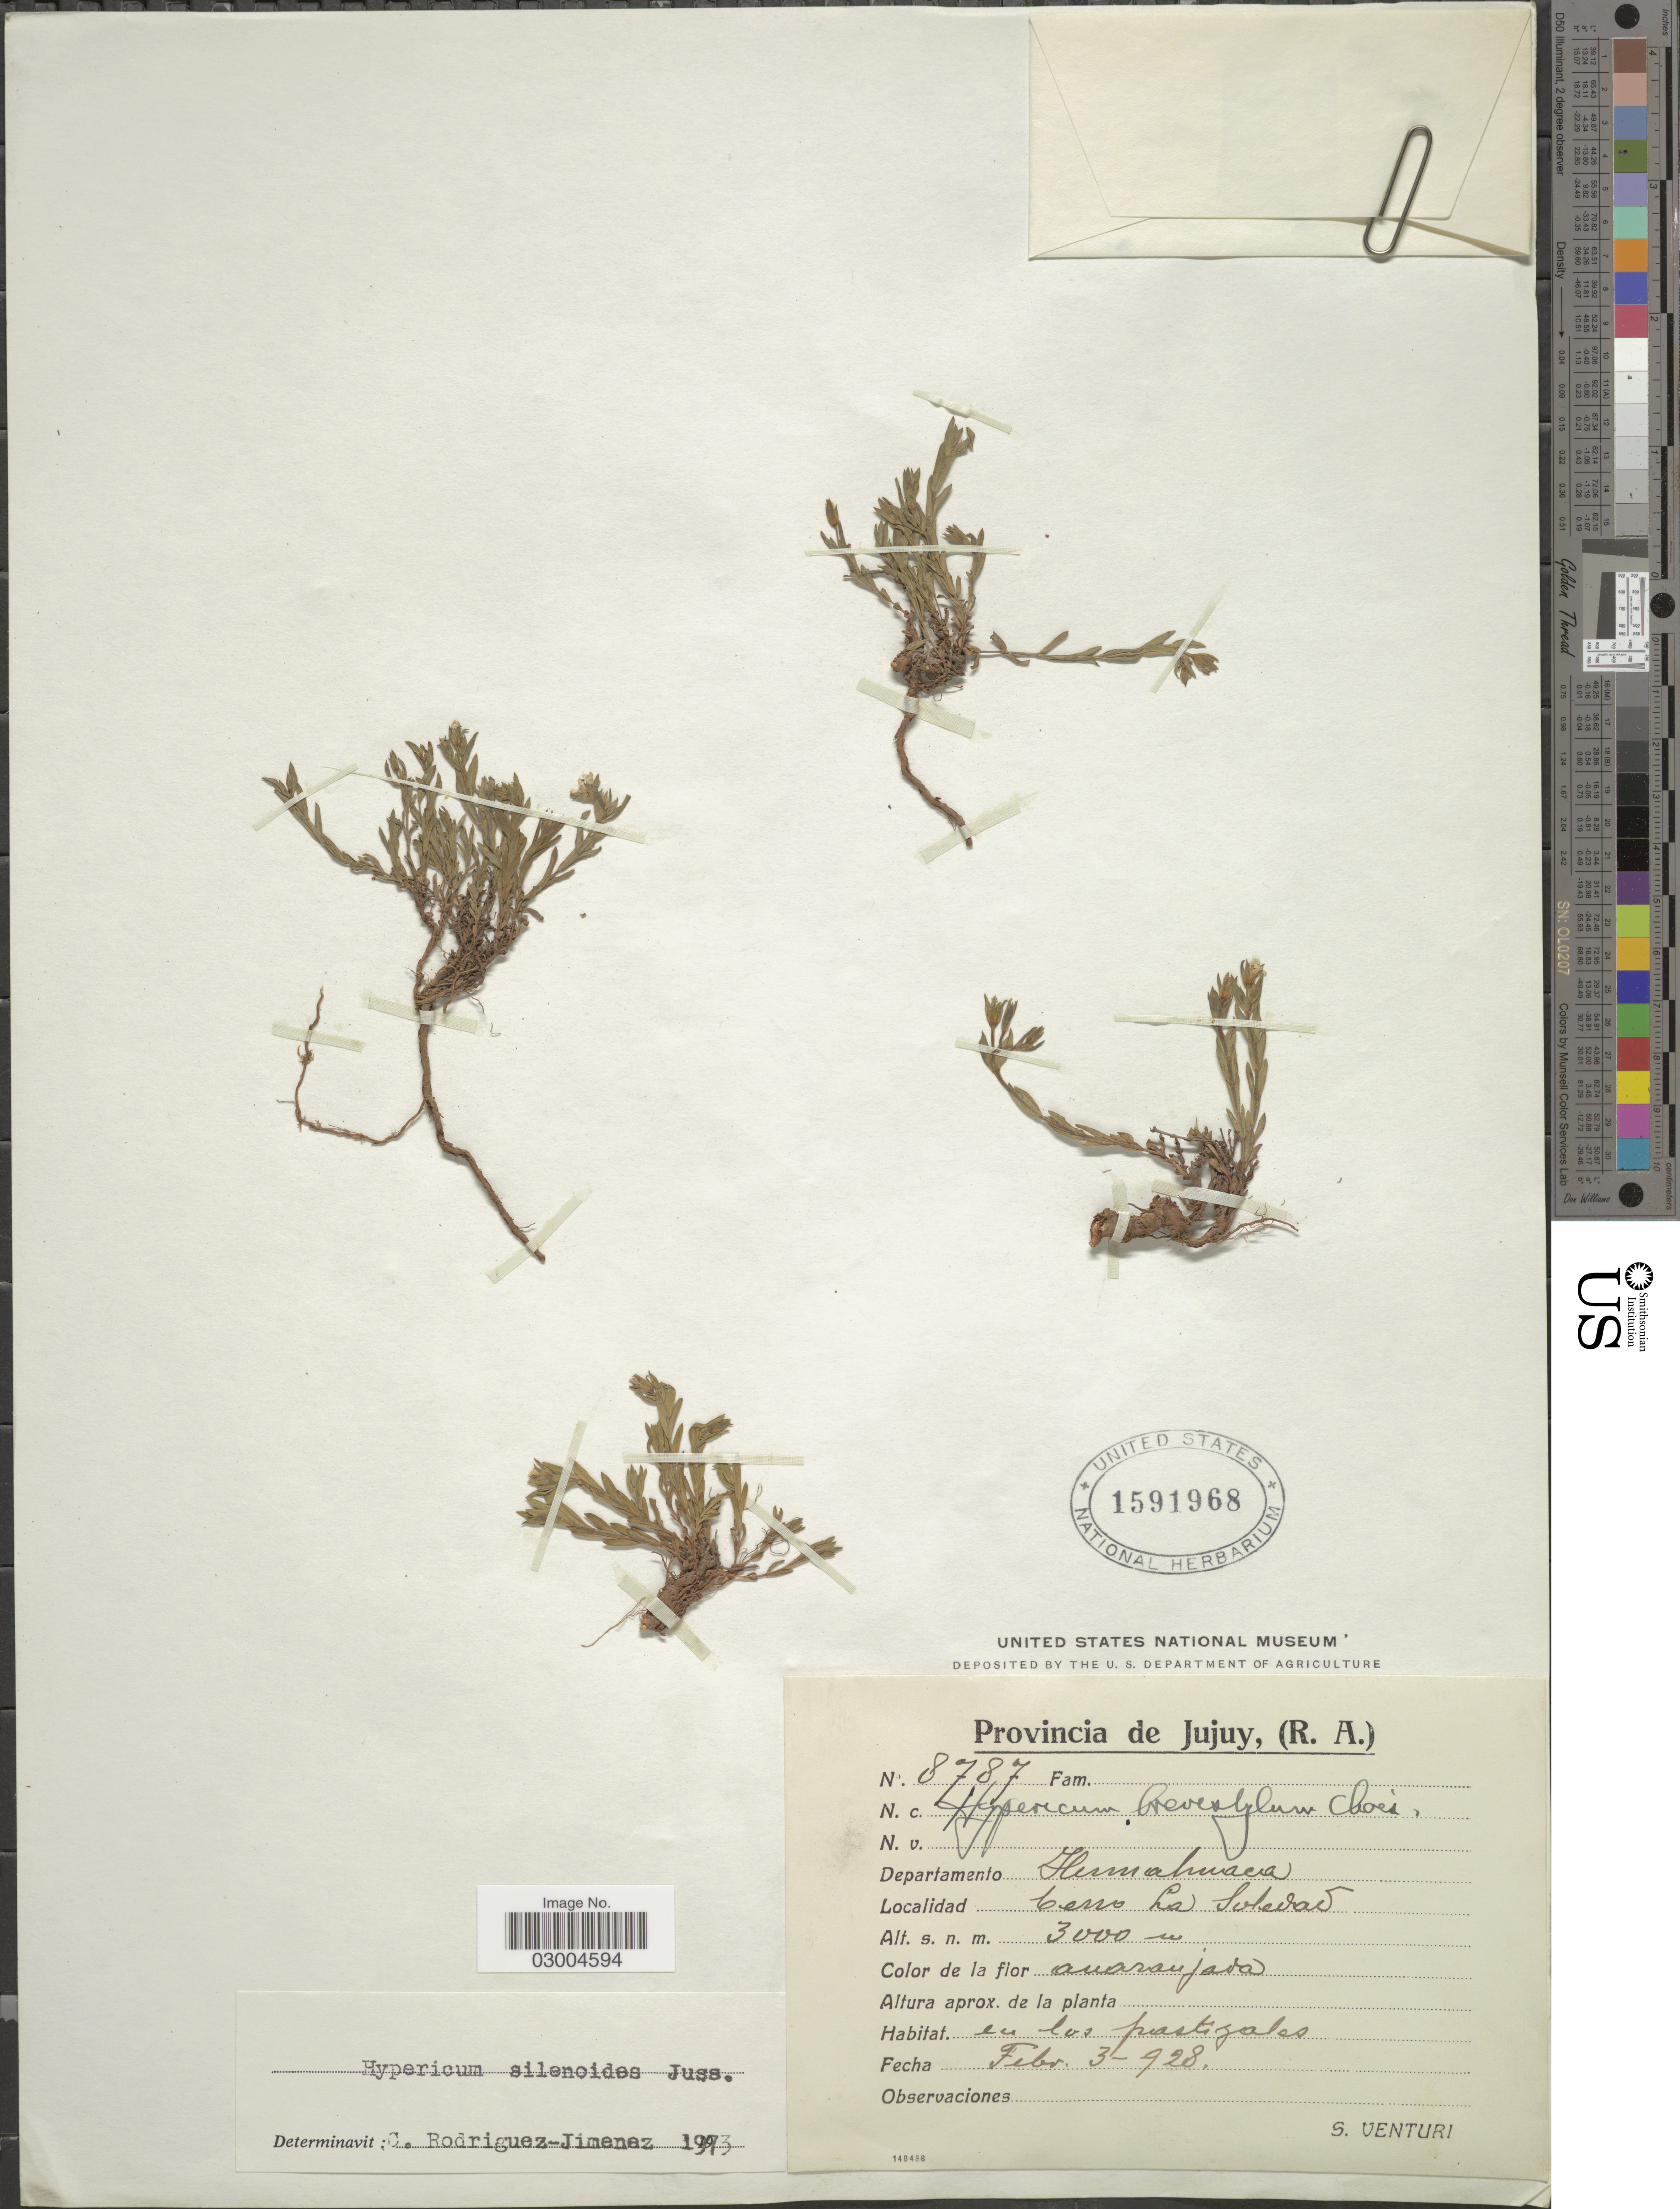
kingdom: Plantae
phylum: Tracheophyta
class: Magnoliopsida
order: Malpighiales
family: Hypericaceae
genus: Hypericum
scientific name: Hypericum silenoides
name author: Juss.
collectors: S. Venturi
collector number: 8787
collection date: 1928-02-03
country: Argentina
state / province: Jujuy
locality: Departamento Humahuaca. Cerro La Soledad.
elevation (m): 3000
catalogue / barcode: US 1591968